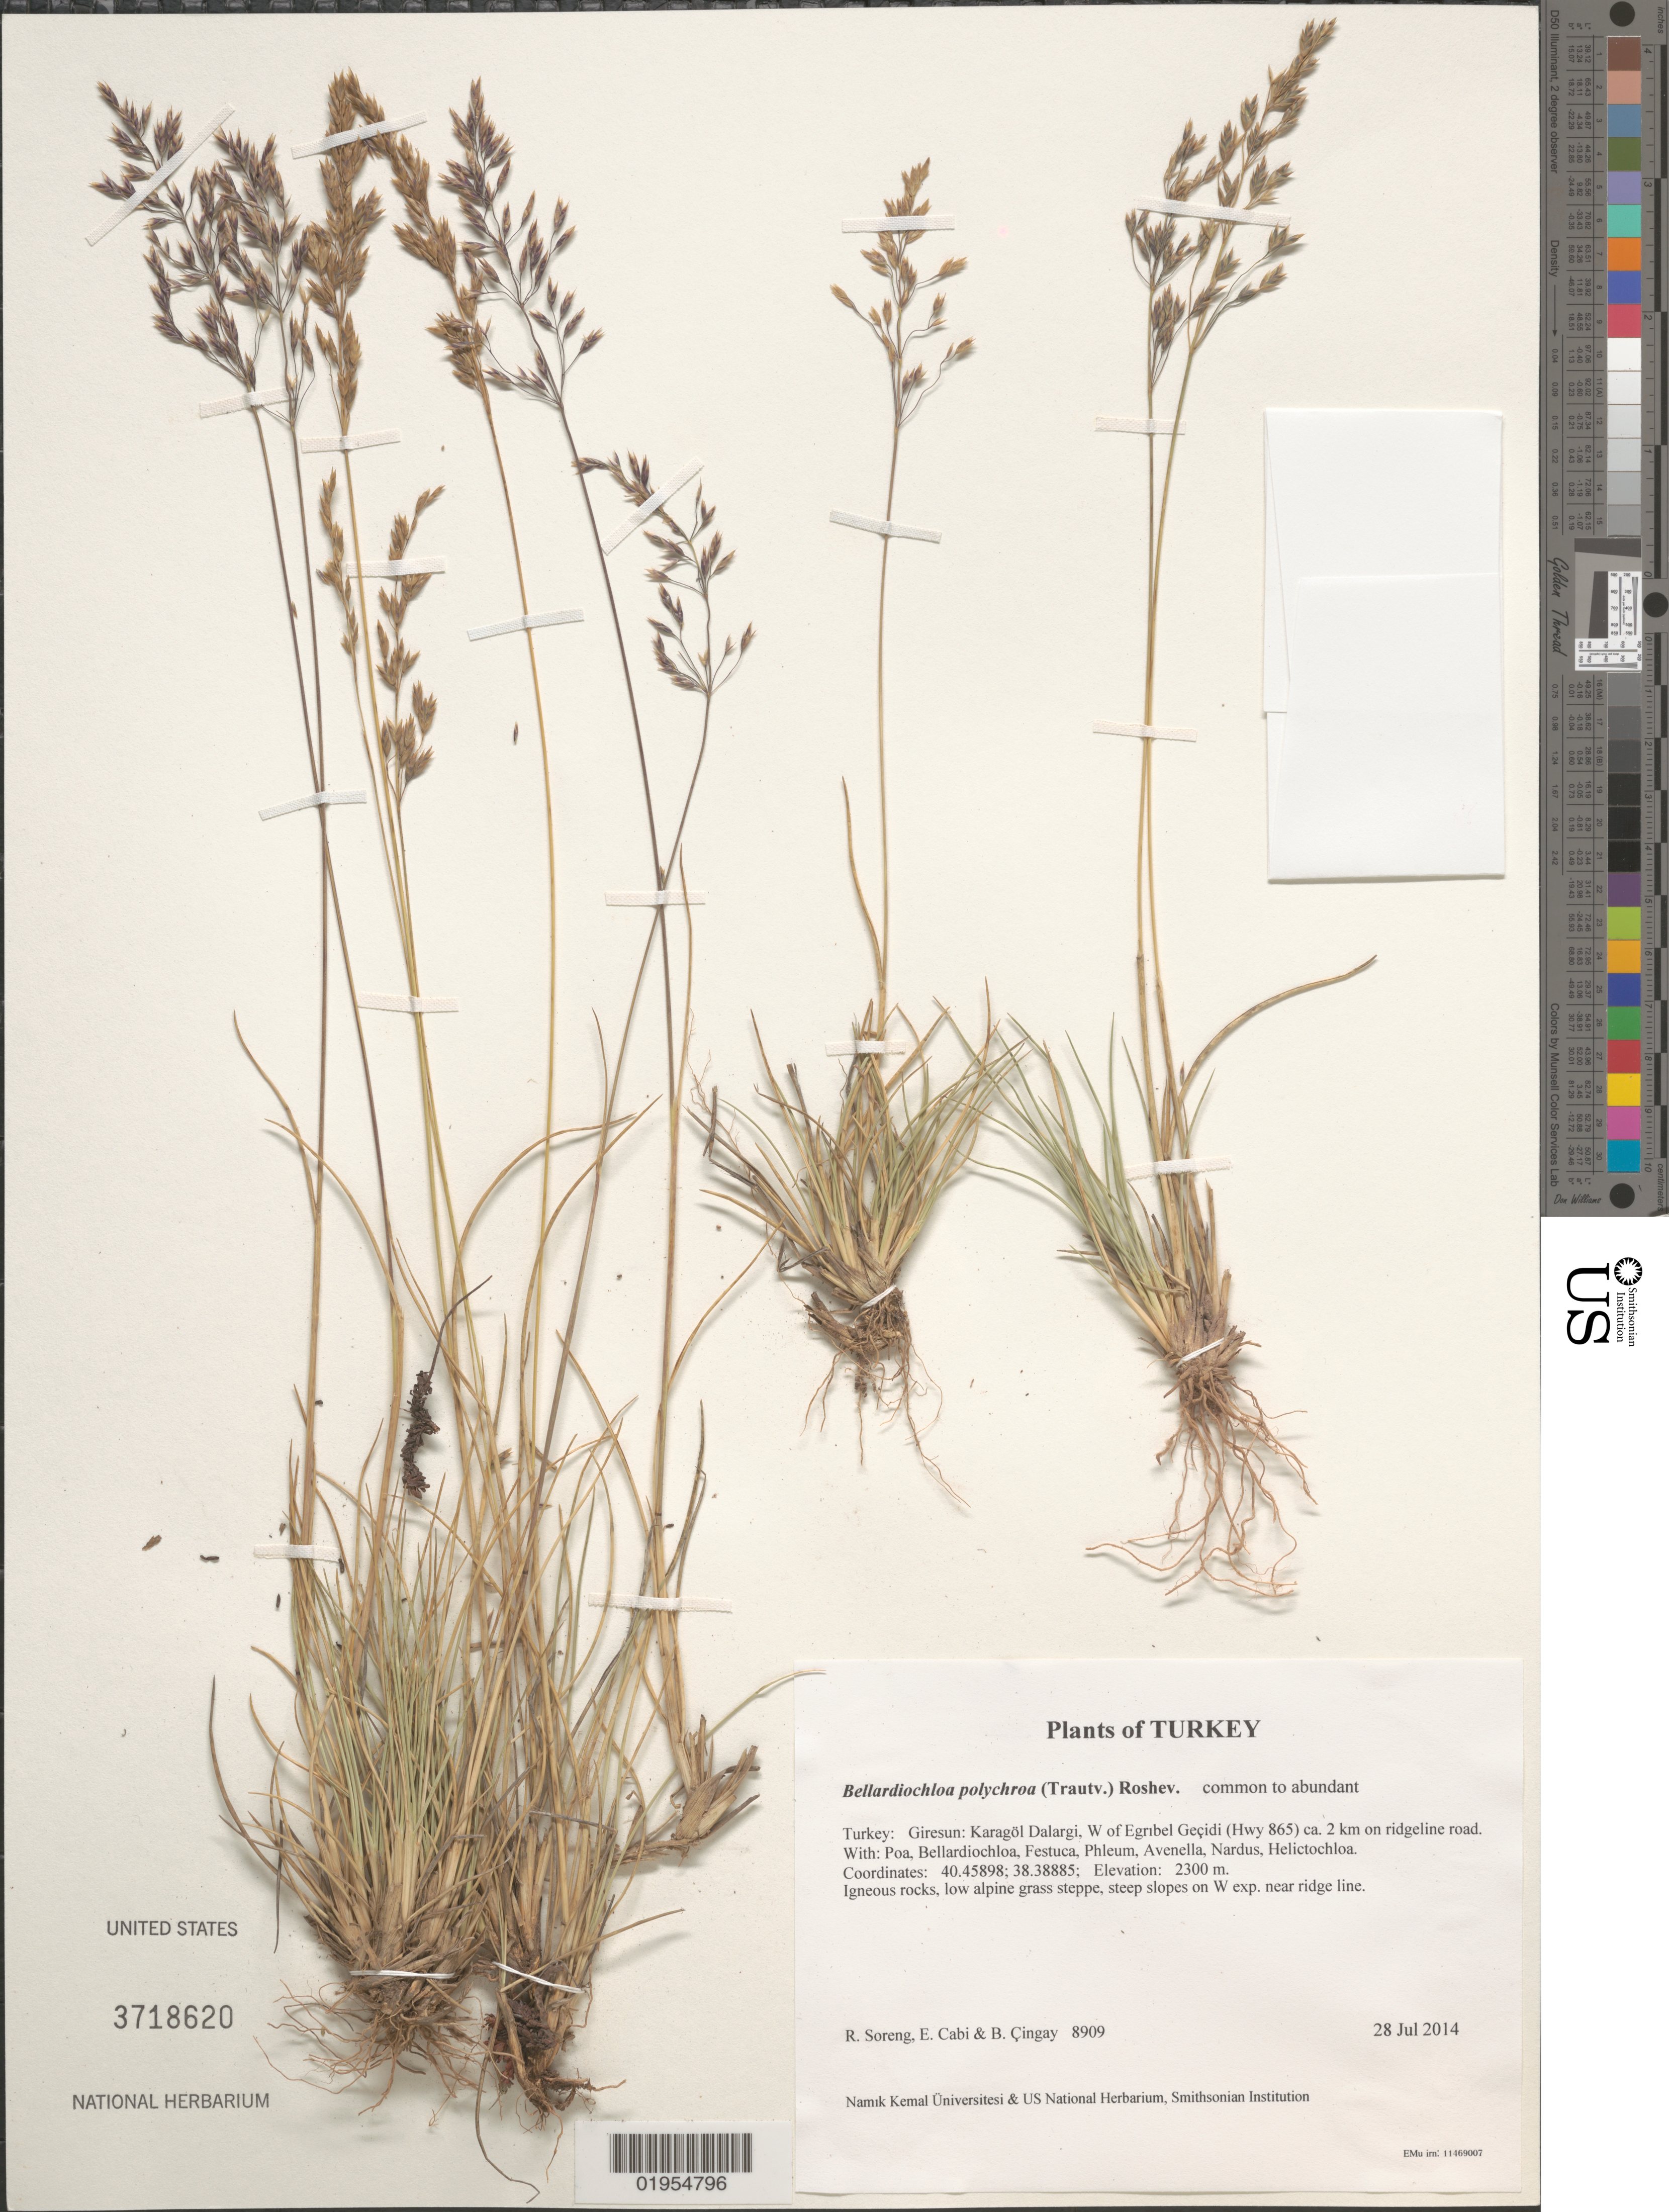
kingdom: Plantae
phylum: Tracheophyta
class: Liliopsida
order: Poales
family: Poaceae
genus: Bellardiochloa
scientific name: Bellardiochloa polychroa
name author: (Trautv.) Roshev.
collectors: R. J. Soreng, E. Cabi & B. Çıngay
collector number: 8909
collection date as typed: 28 Jul 2014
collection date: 2014-07-28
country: Turkey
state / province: Giresun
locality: Karagol Dalargi, W of Egribel Pass (Hwy 865) ca. 2 km on ridgeline road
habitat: Igneous rocks, low alpine grass steppe, steep slopes on W exp. near ridge line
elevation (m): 2300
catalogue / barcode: US 3718620